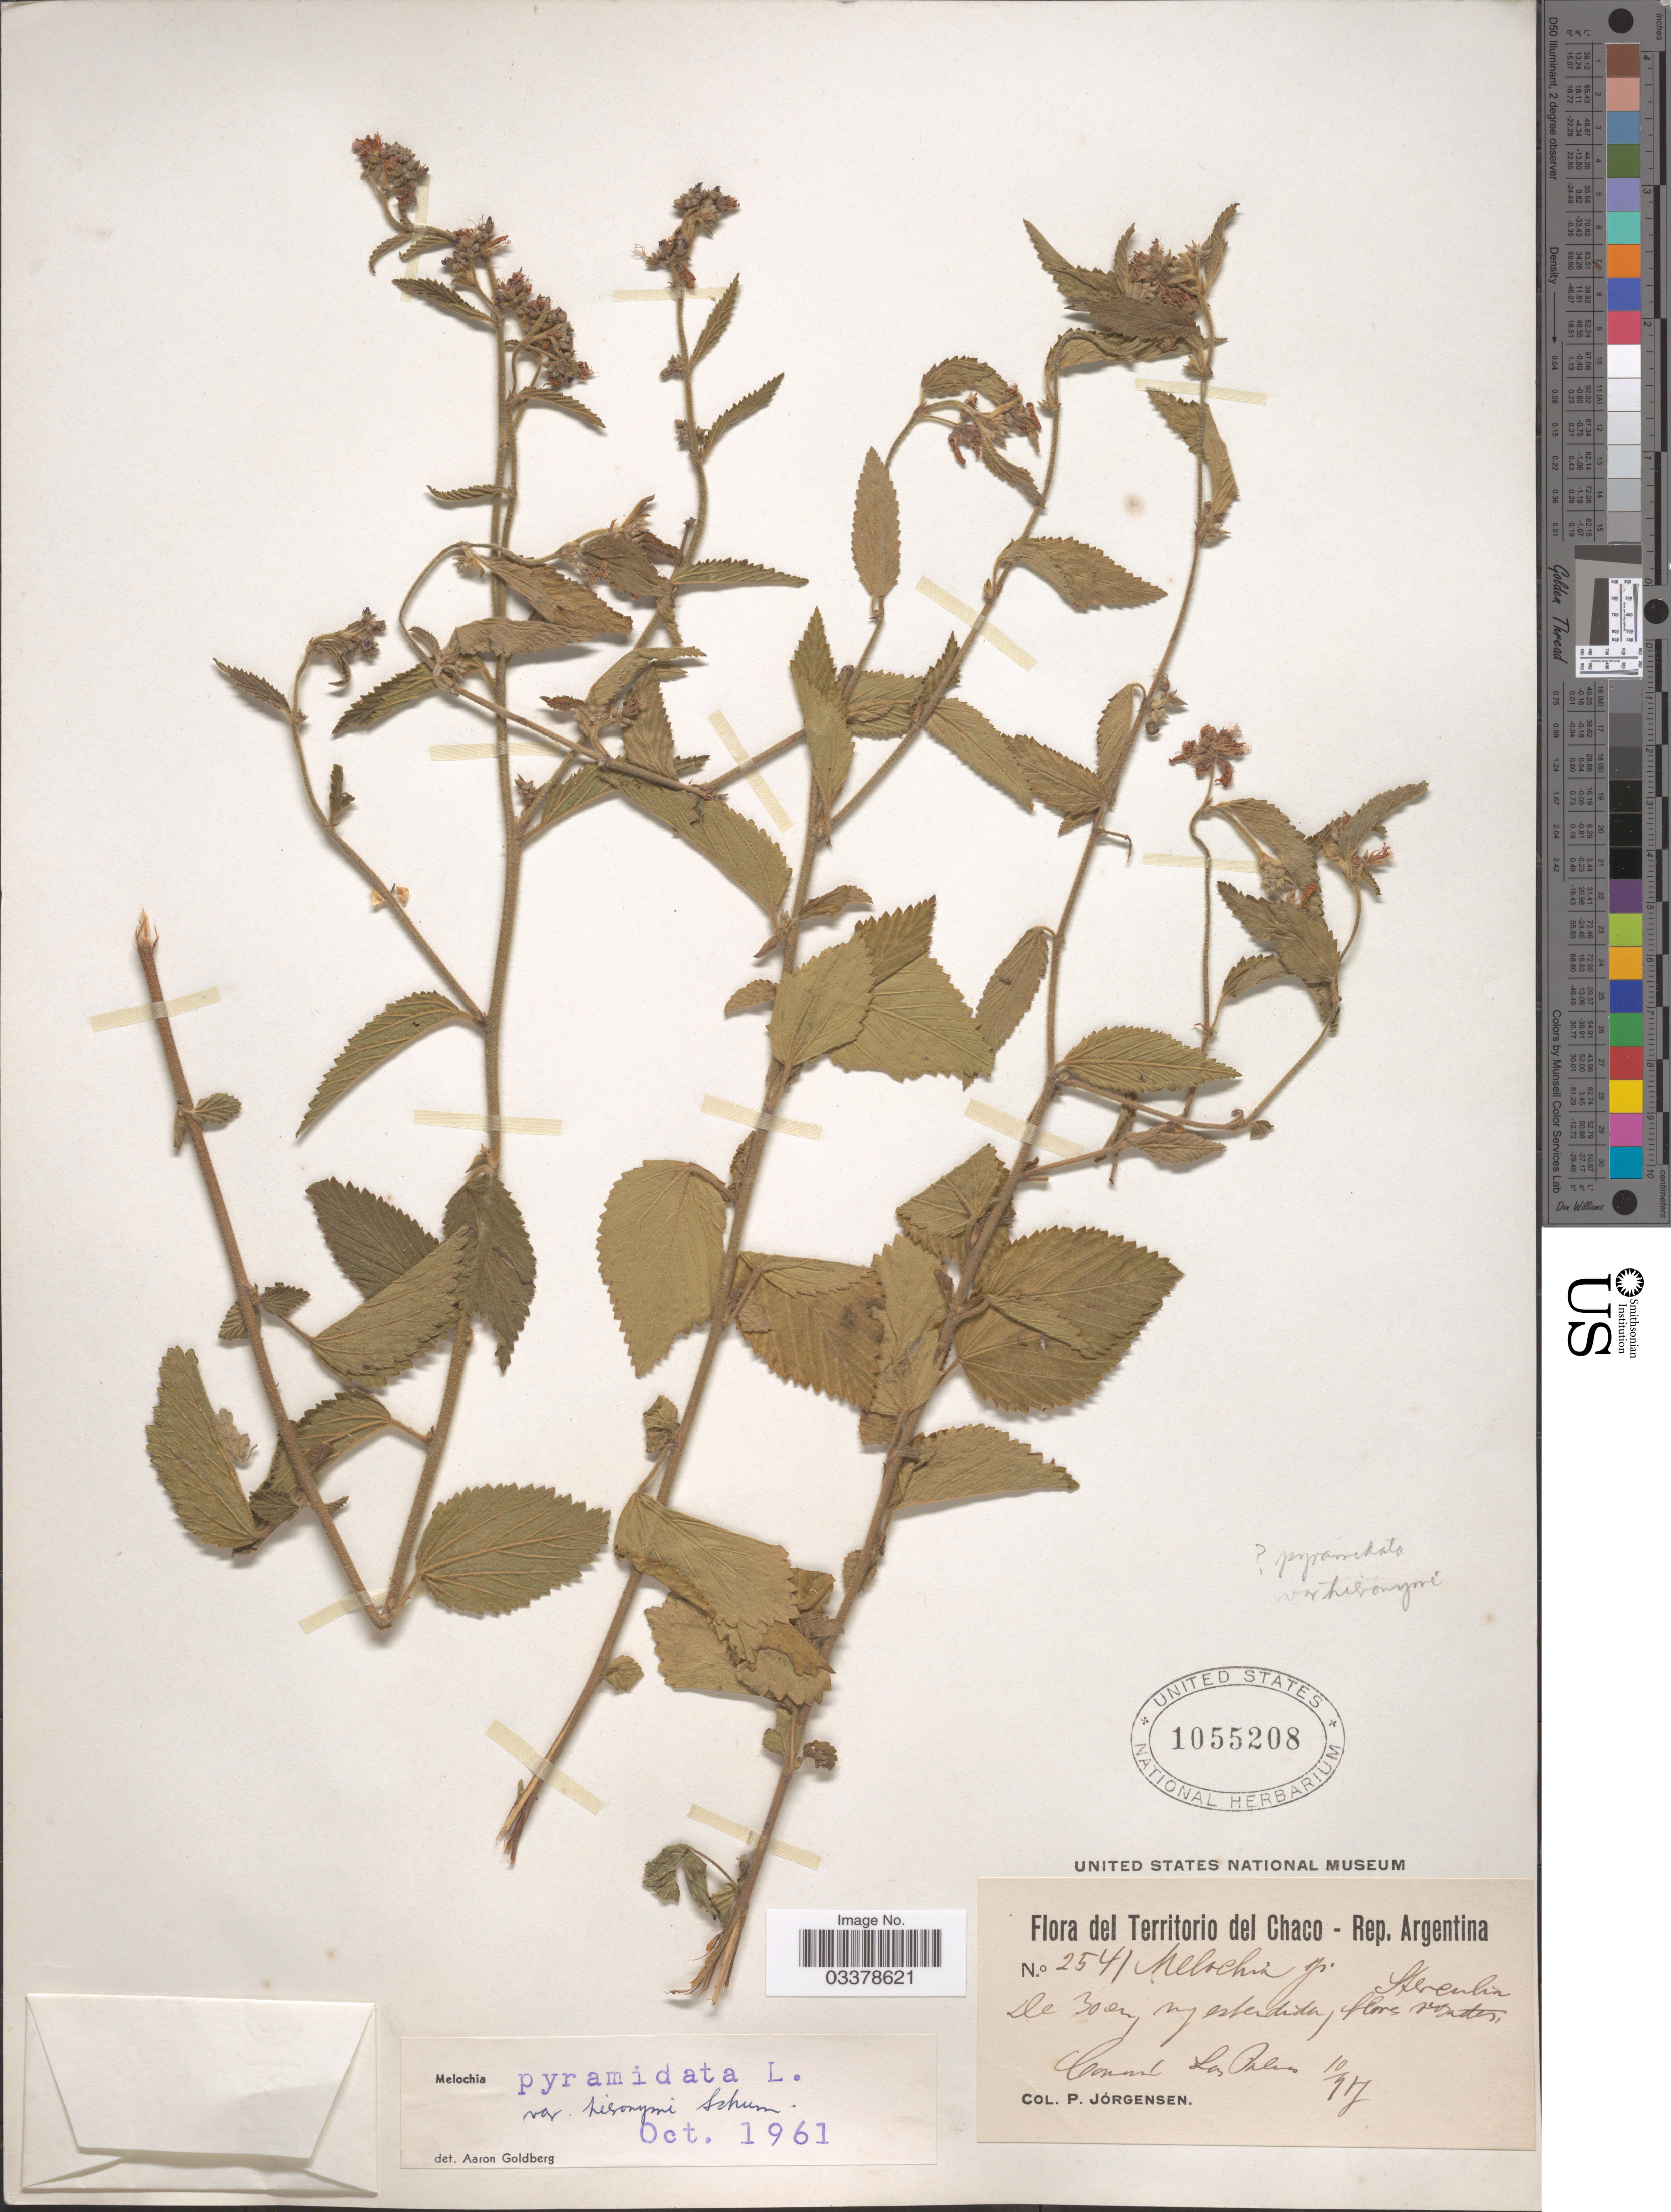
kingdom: Plantae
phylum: Tracheophyta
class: Magnoliopsida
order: Malvales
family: Malvaceae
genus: Melochia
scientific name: Melochia pyramidata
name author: L.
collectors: P. Jörgensen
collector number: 2541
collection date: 1977-10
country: Argentina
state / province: Chaco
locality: Territorio del Chaco- Rep. Argentina. Común Las Palmas.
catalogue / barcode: US 1055208